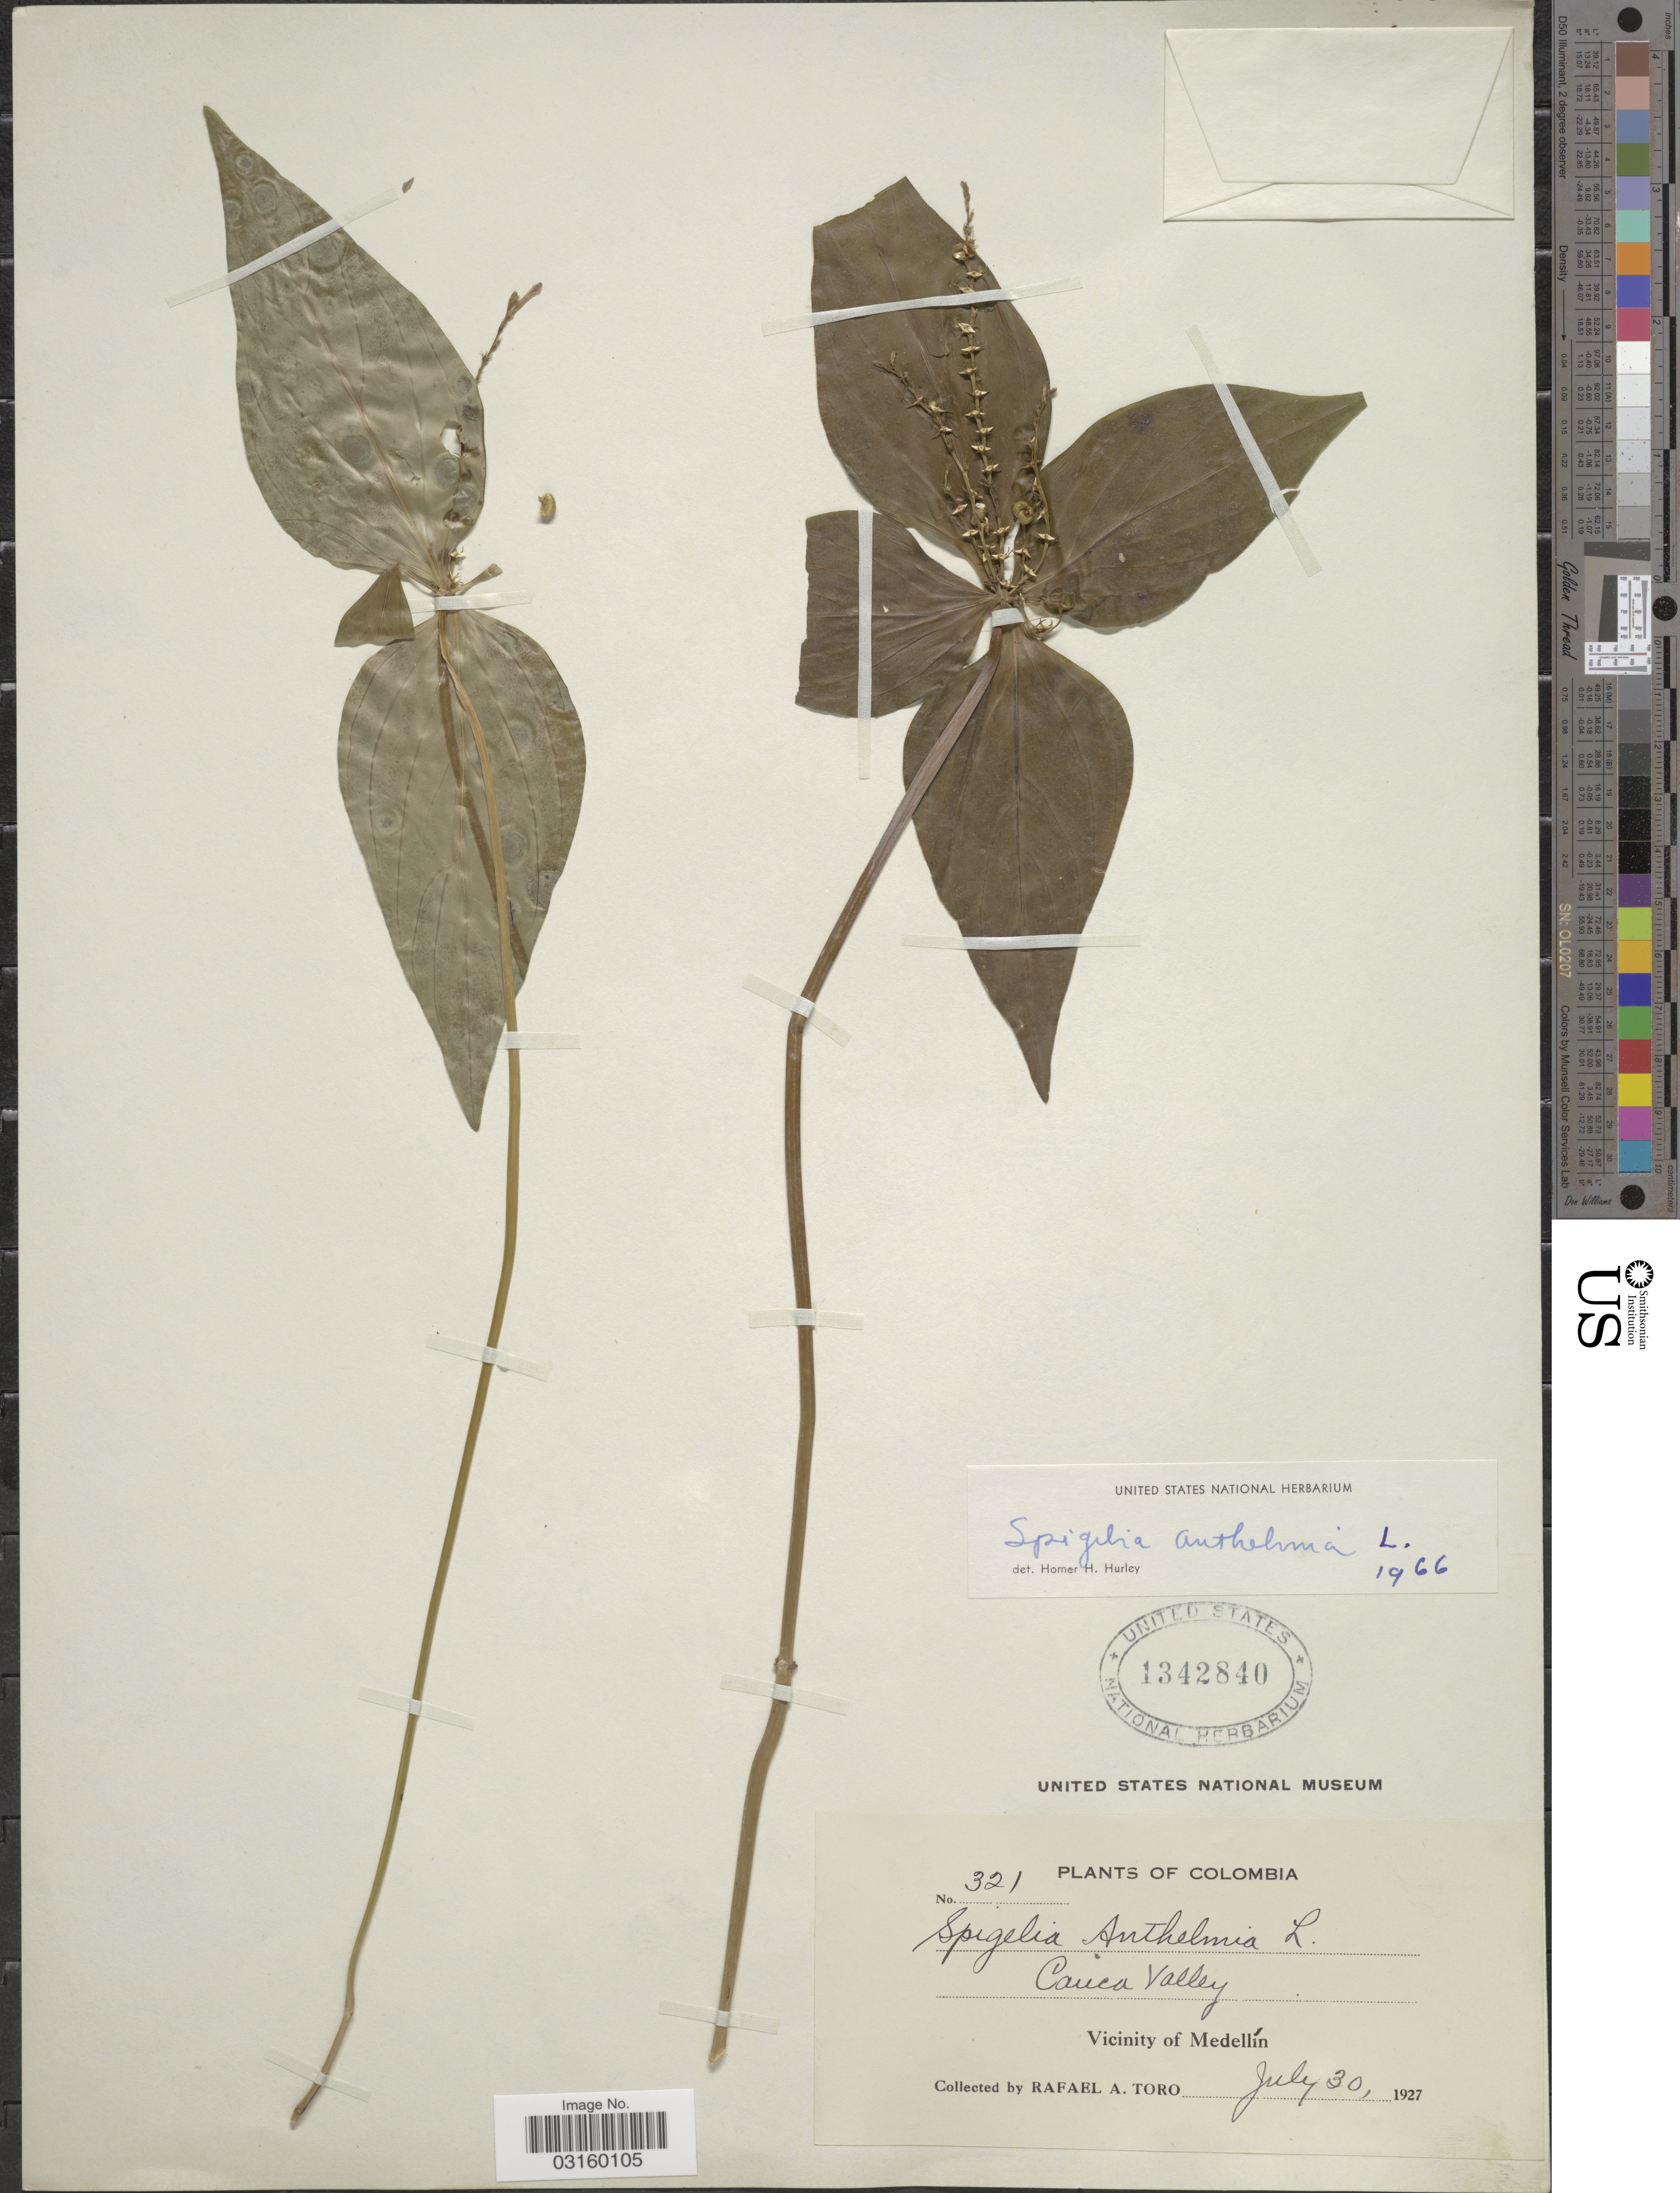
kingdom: Plantae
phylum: Tracheophyta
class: Magnoliopsida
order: Gentianales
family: Loganiaceae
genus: Spigelia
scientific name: Spigelia anthelmia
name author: L.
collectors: R. A. Toro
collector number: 321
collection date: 1927-07-30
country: Colombia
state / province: Valle del Cauca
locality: Cauca Valley, Vicinity of Medellín.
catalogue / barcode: US 1342840